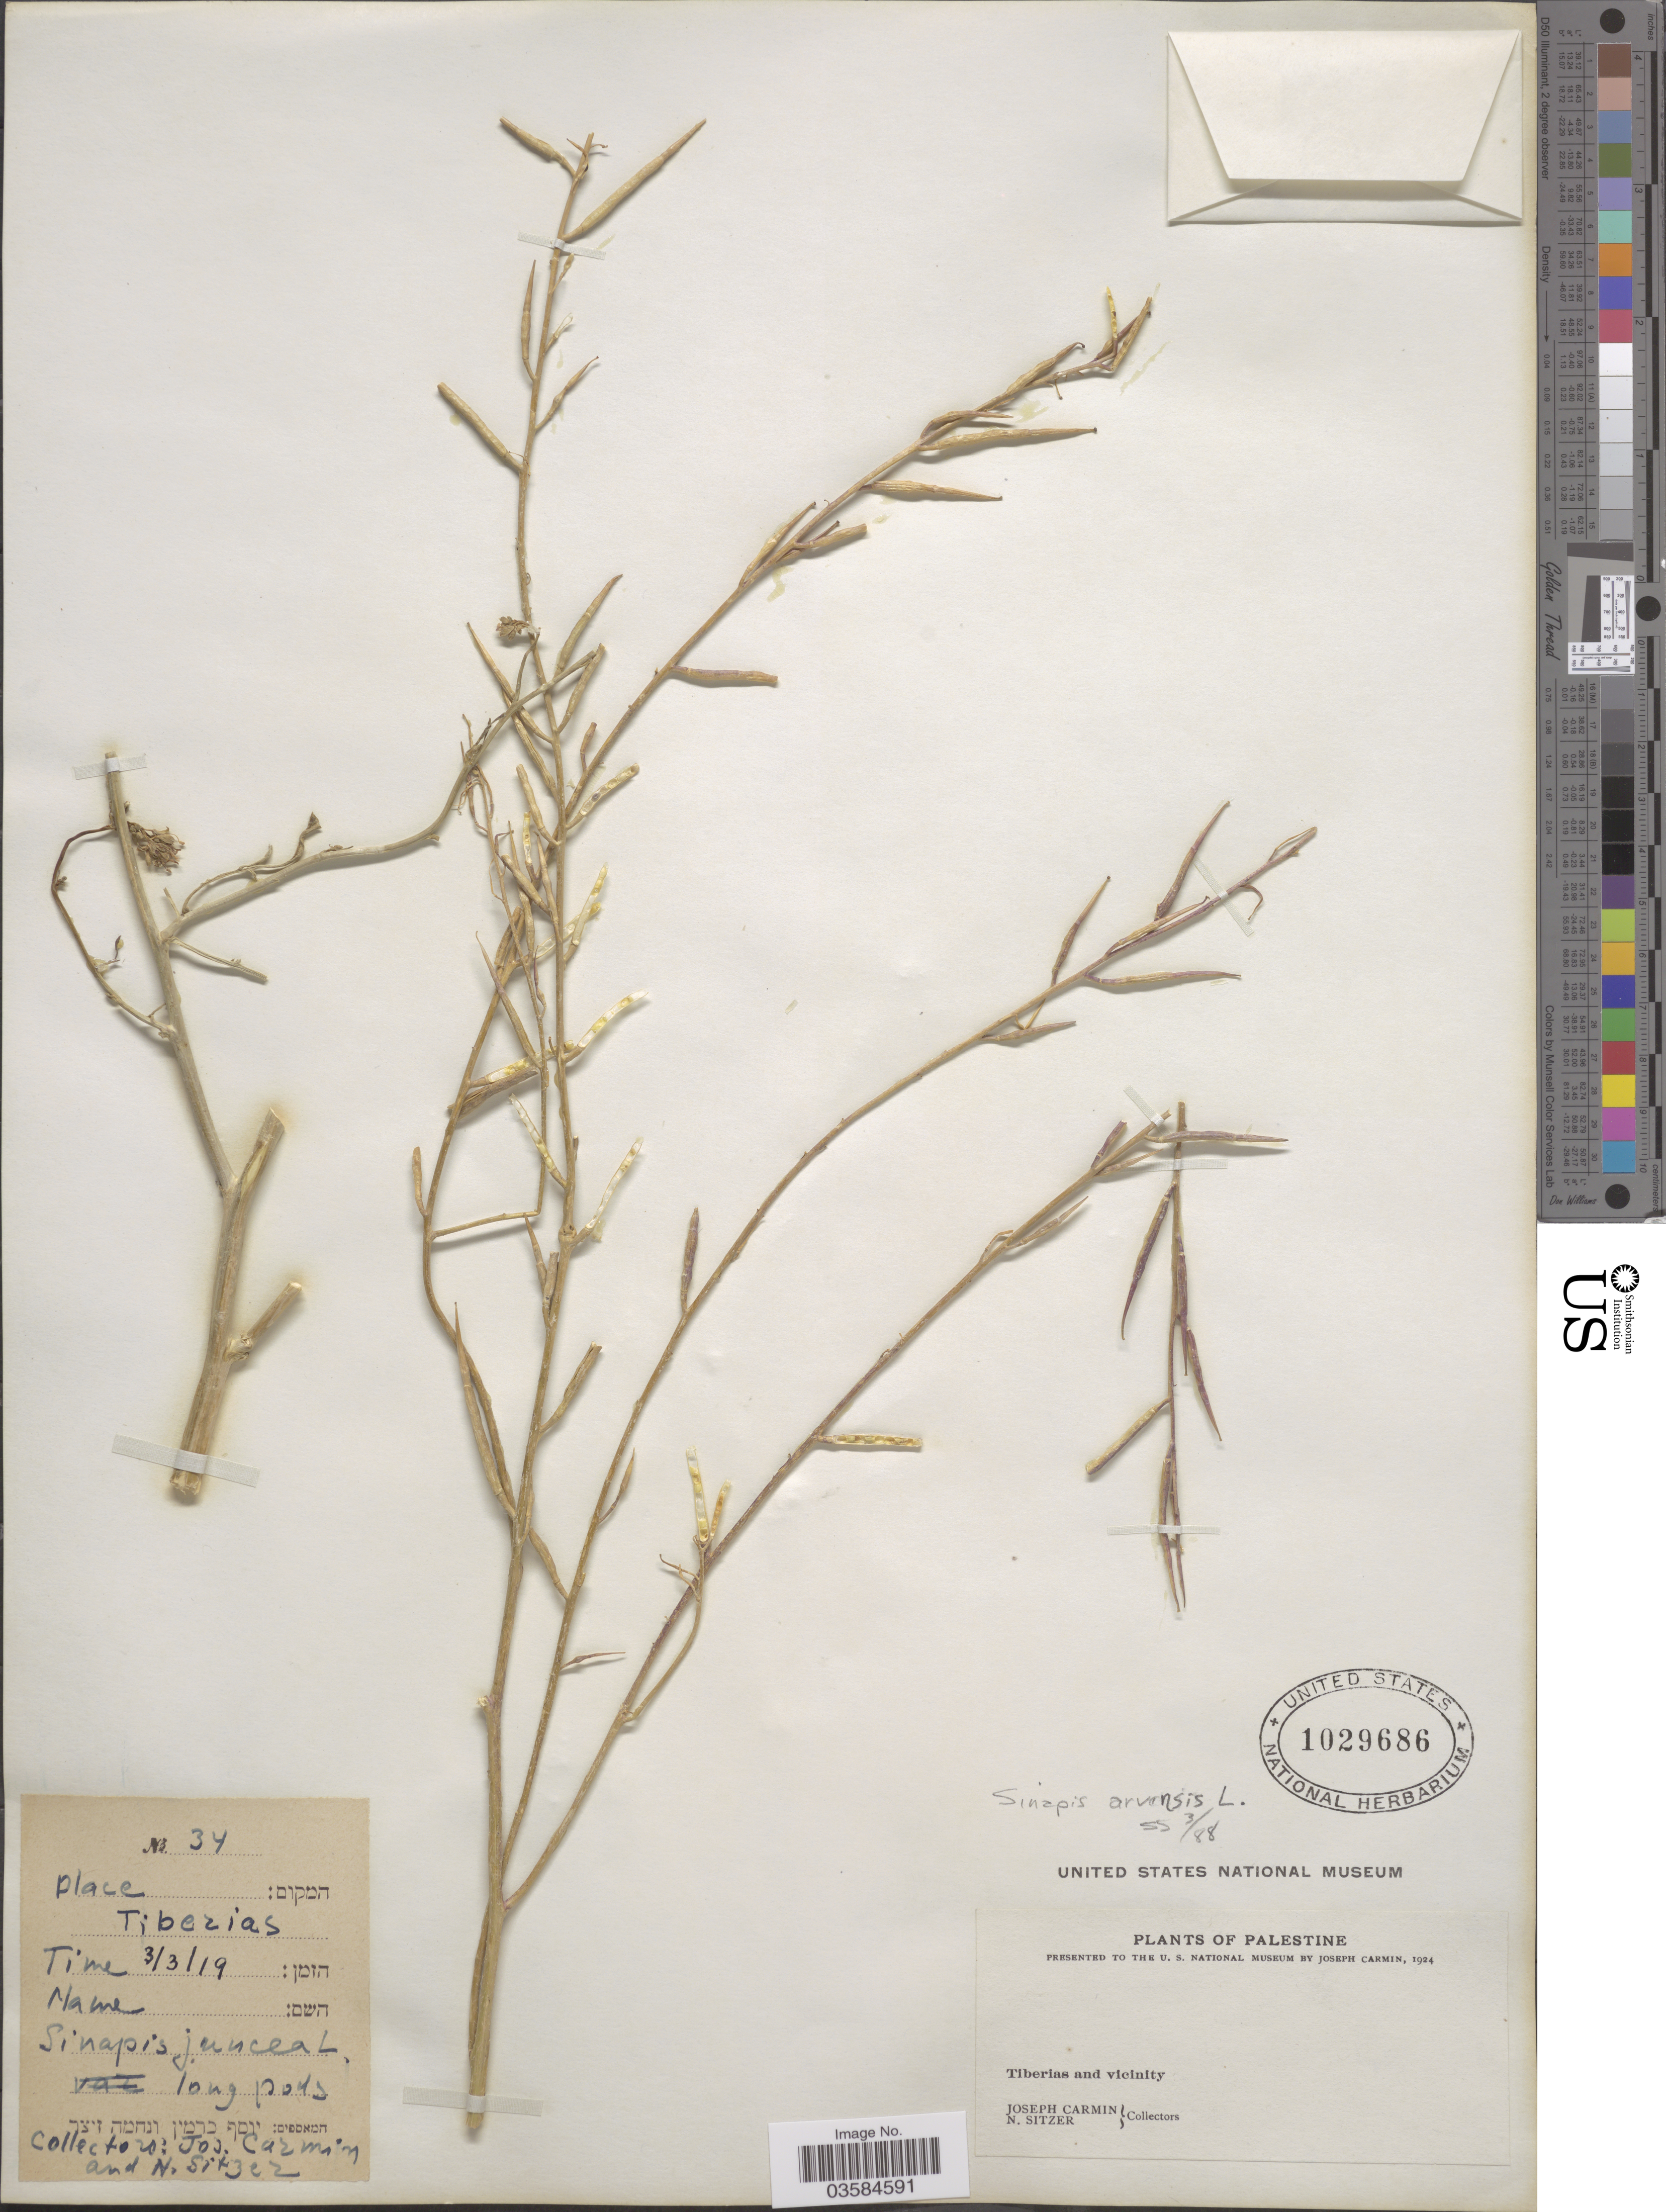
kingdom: Plantae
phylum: Tracheophyta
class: Magnoliopsida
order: Brassicales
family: Brassicaceae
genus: Sinapis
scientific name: Sinapis arvensis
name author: L.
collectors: J. Carmin & N. Sitzer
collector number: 34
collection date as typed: Transcribed d/m/y: 3/3/19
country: Israel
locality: Palestine. Tiberias and vicinity.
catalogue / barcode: US 1029686